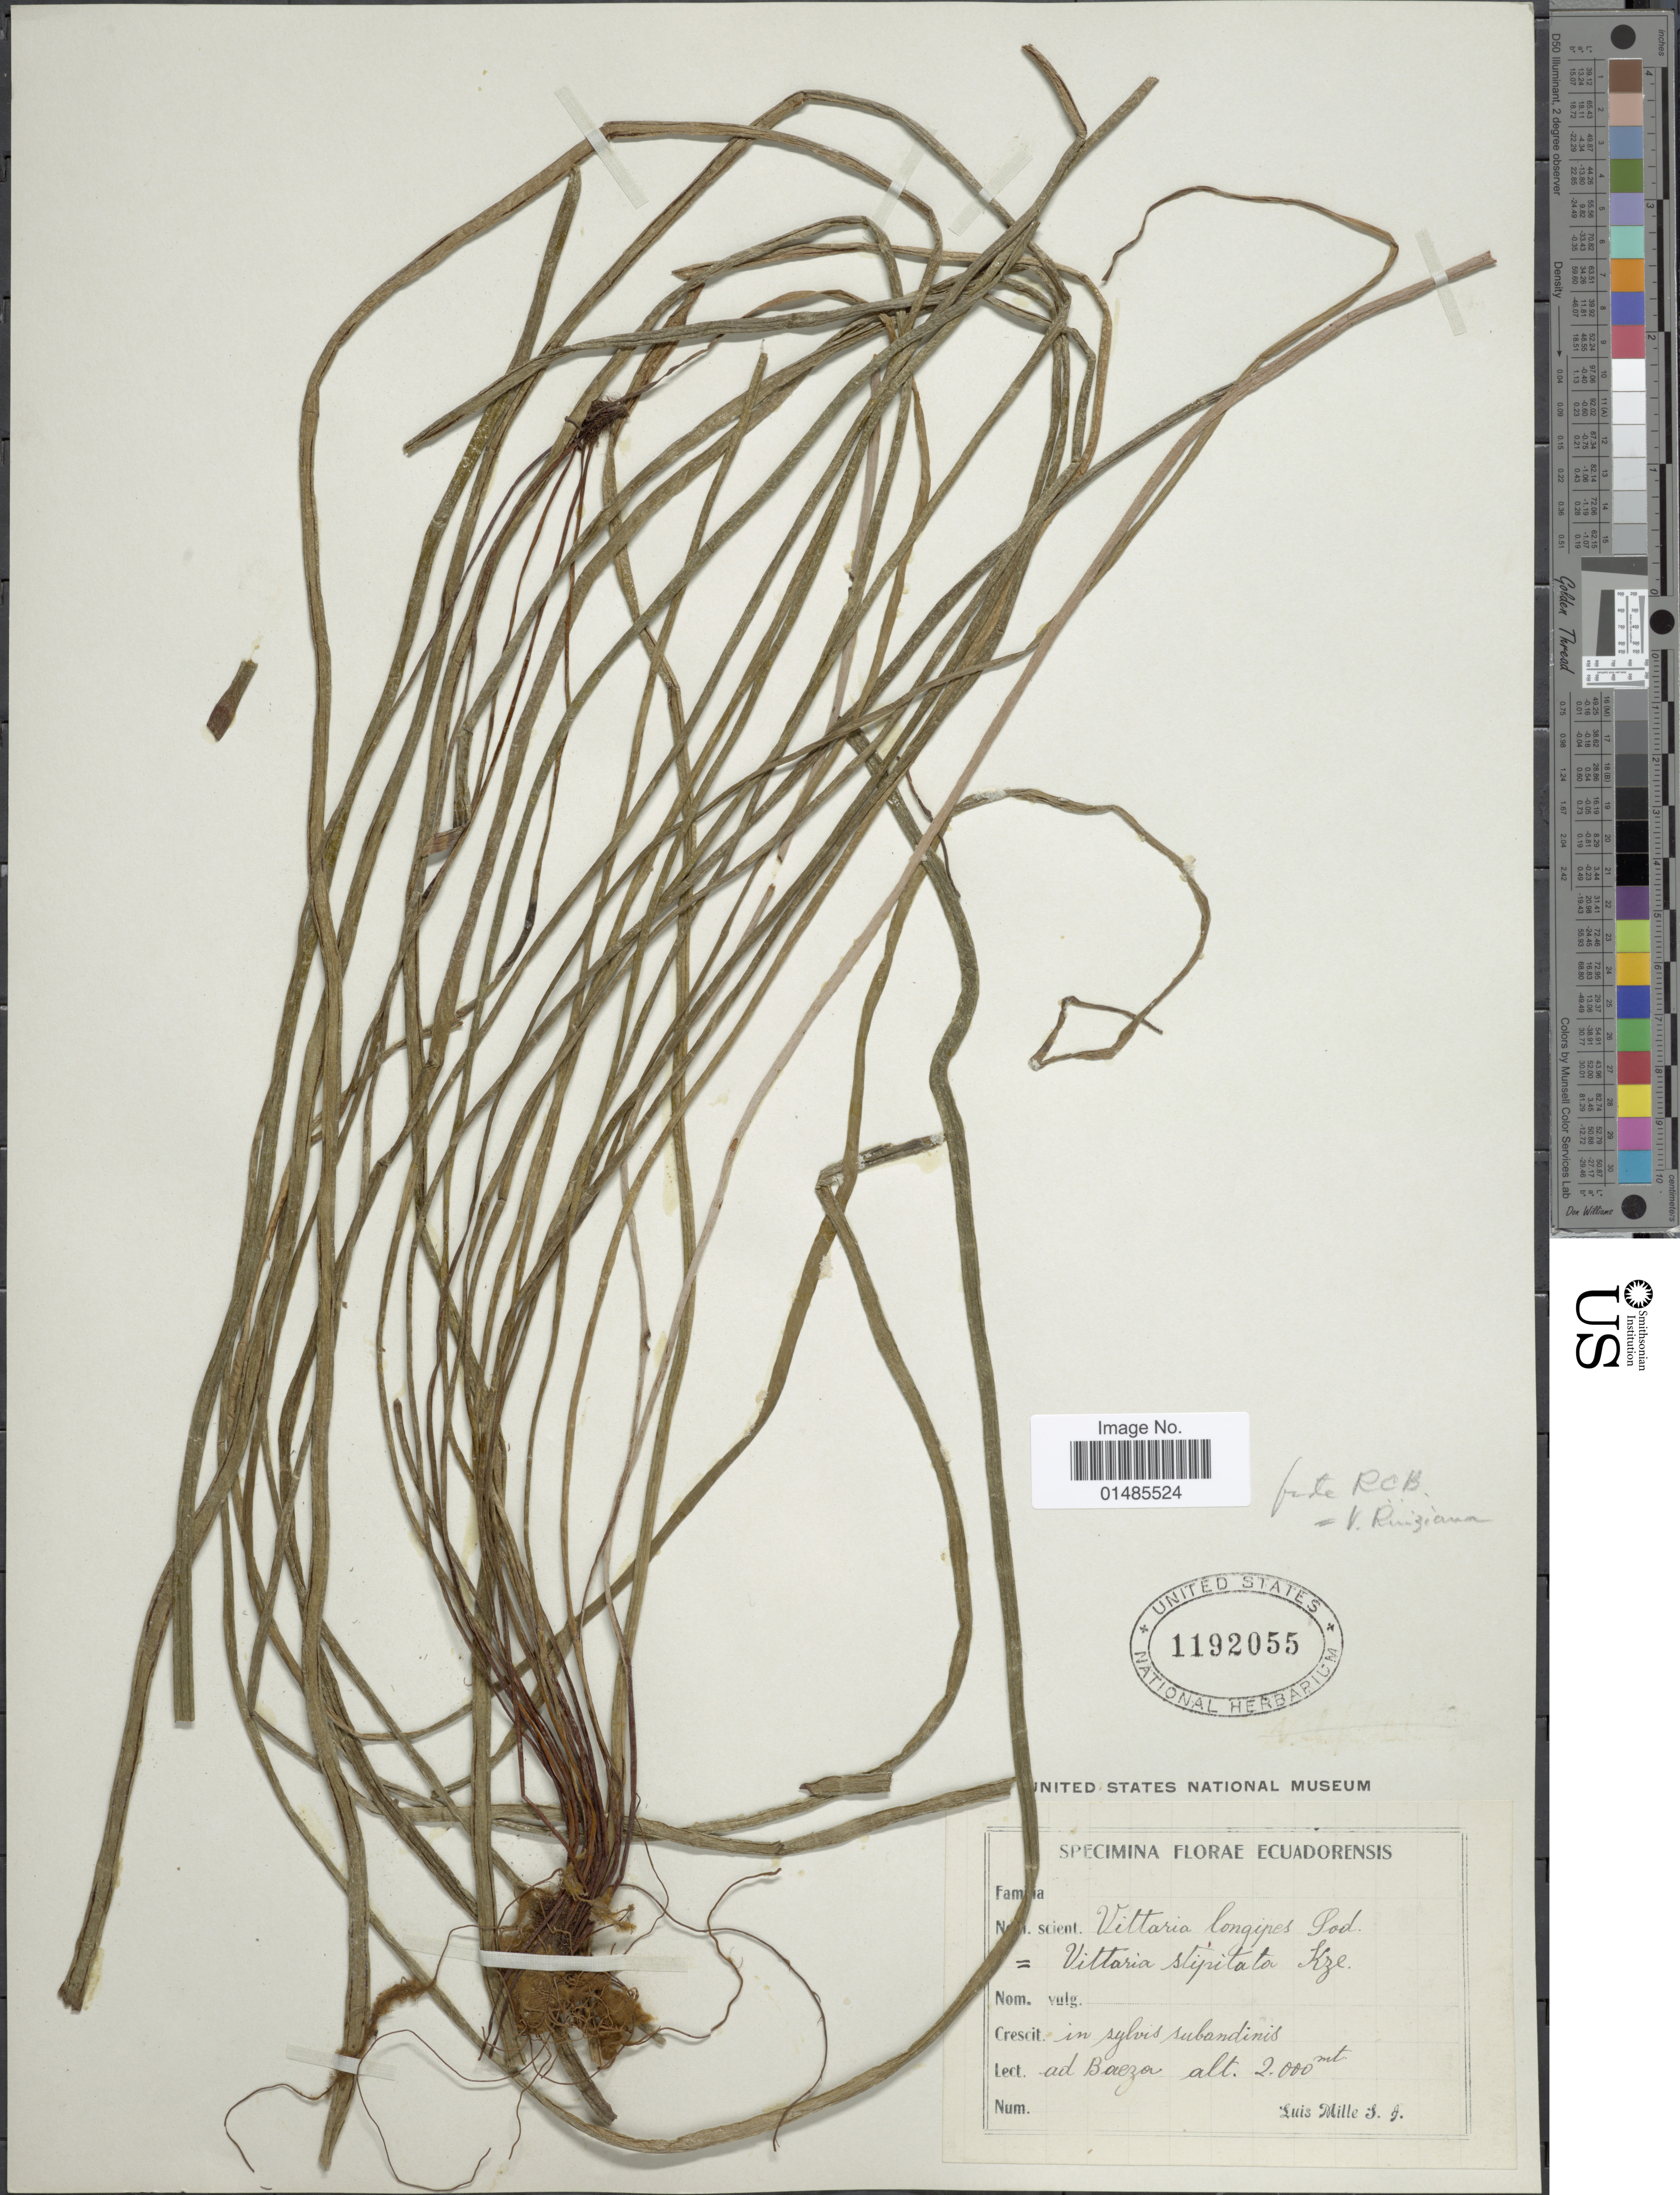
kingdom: Plantae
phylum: Tracheophyta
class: Polypodiopsida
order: Polypodiales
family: Pteridaceae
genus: Radiovittaria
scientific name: Radiovittaria stipitata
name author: (Kunze) E.H. Crane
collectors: L. Mille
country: Ecuador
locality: In sylvis subandinis ad Baeza.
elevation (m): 2000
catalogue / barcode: US 1192055